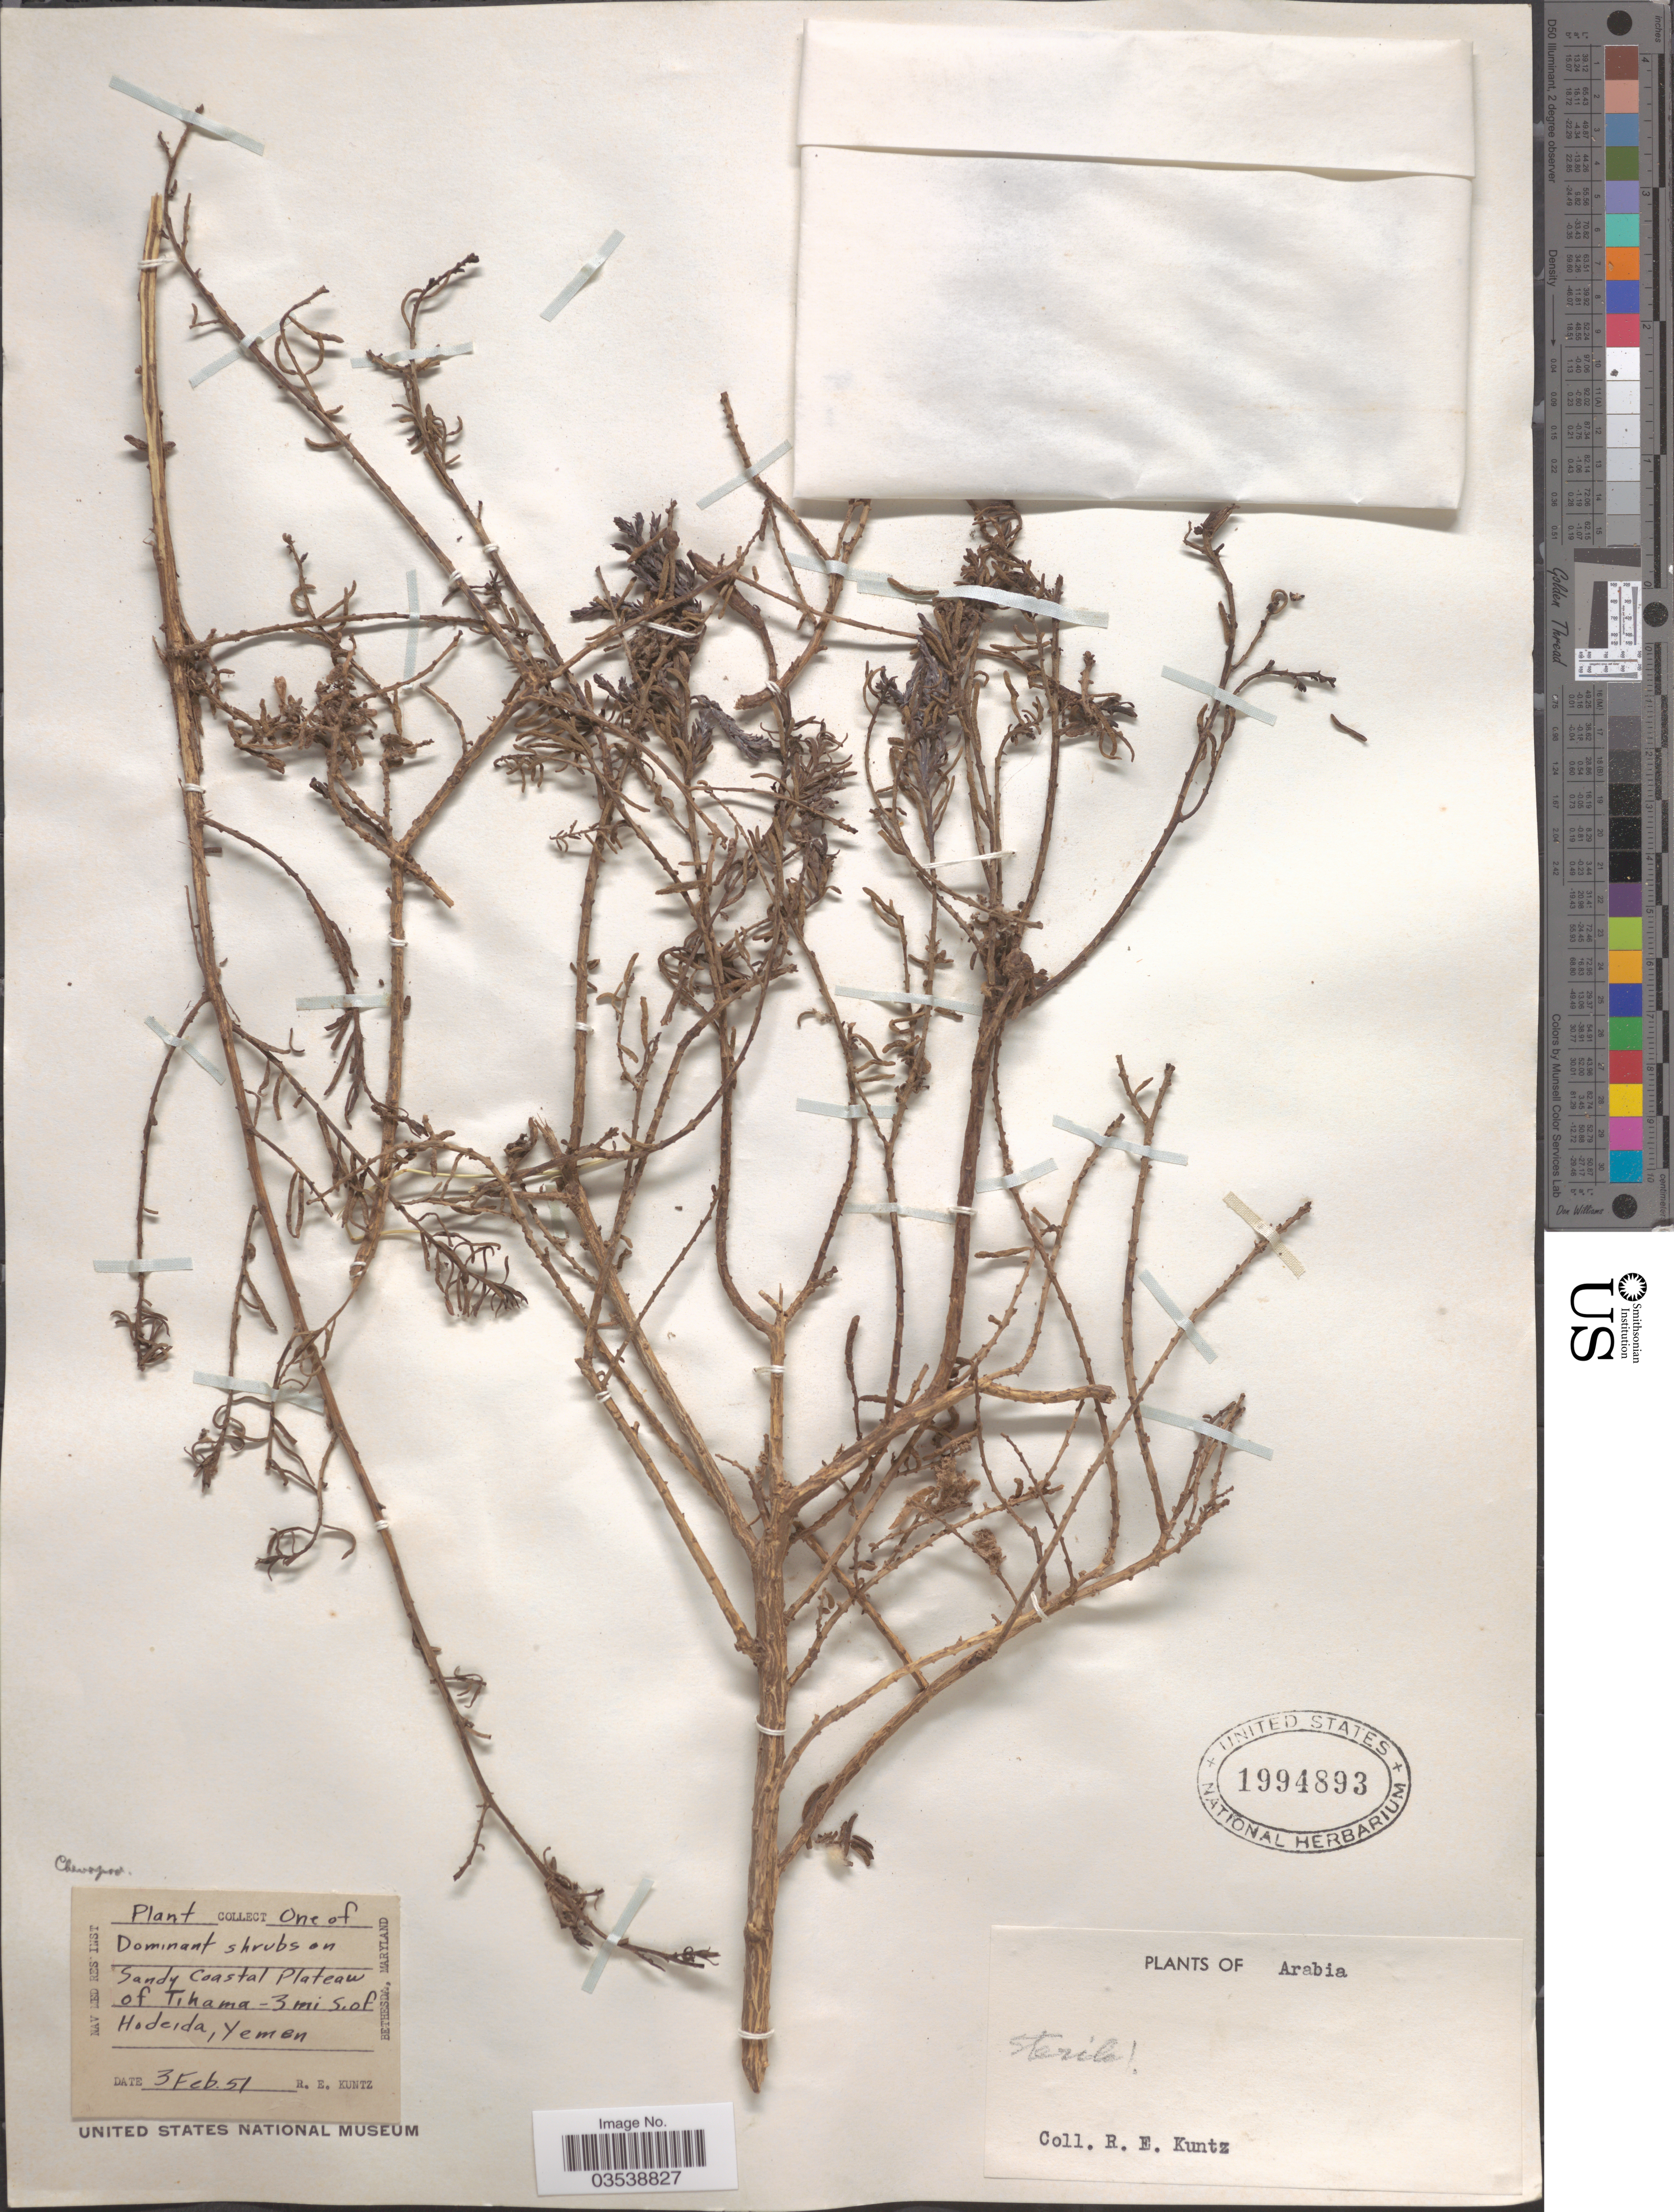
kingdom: Plantae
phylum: Tracheophyta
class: Magnoliopsida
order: Caryophyllales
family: Amaranthaceae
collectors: R. E. Kuntz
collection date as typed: Transcribed d/m/y: 3/2/51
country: Yemen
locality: Arabia. Sandy Coastal Plateau of Tihama-3 mi. S. of Hodeida.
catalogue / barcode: US 1994893